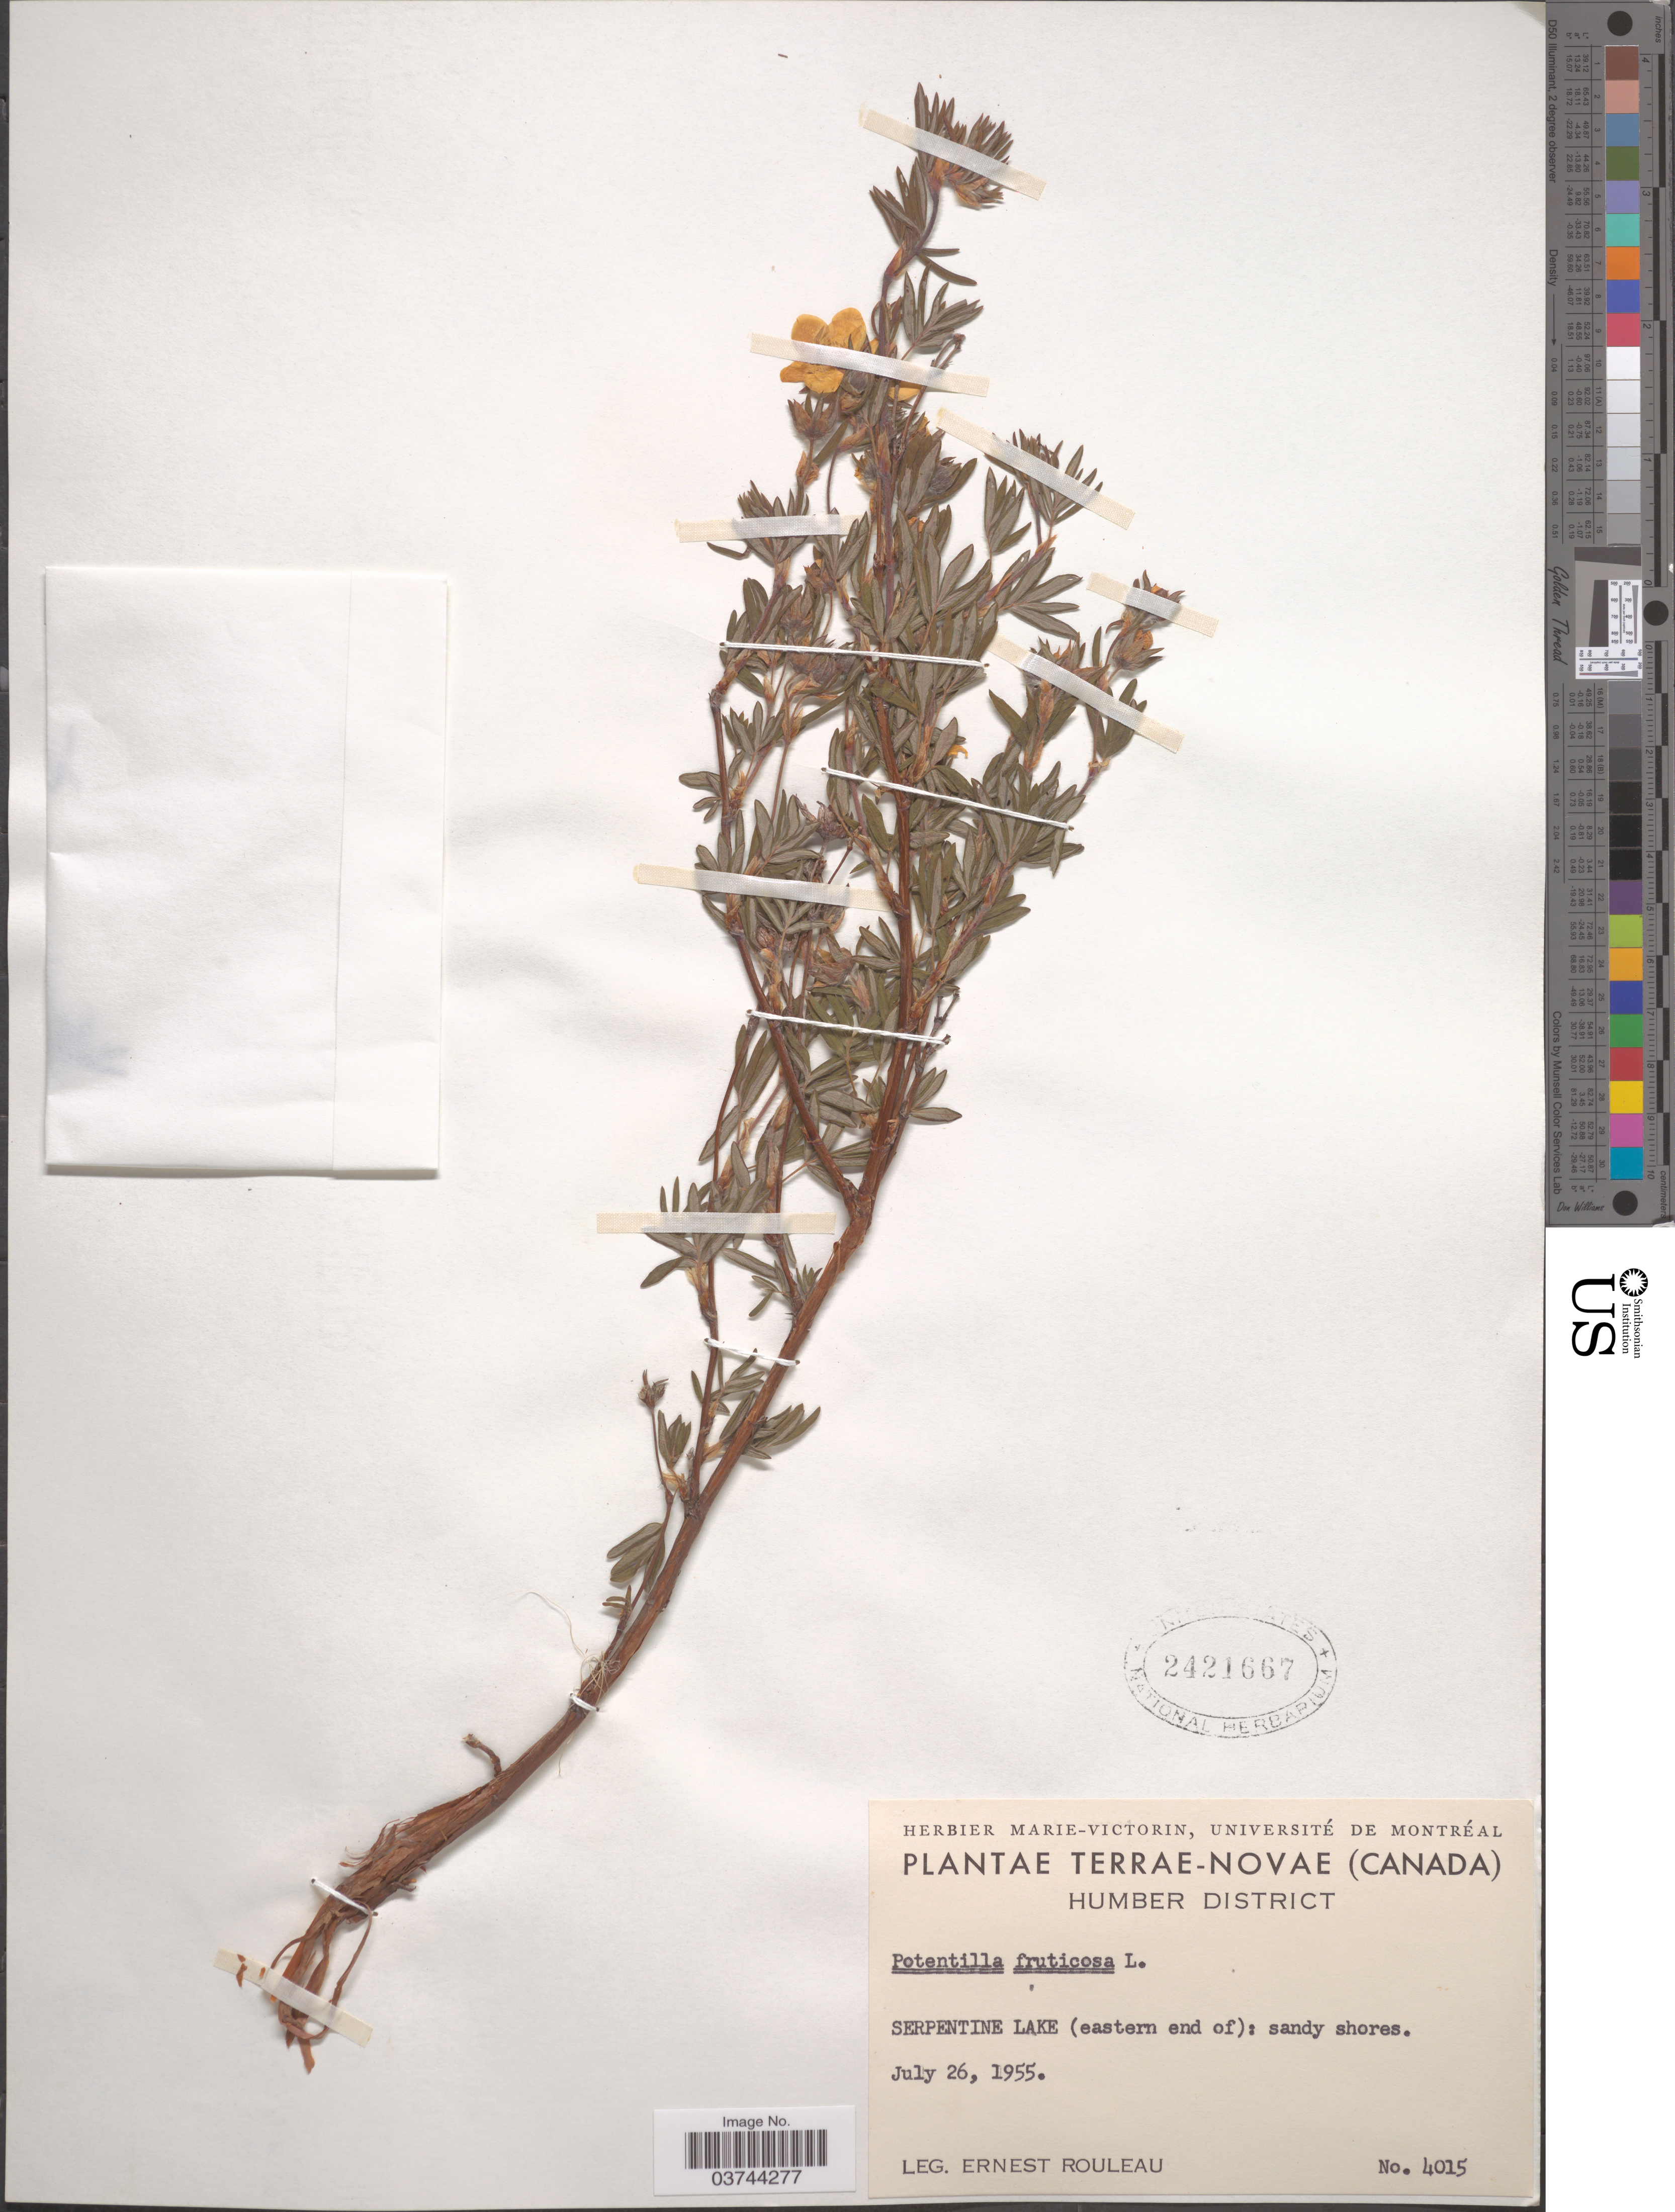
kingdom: Plantae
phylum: Tracheophyta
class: Magnoliopsida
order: Rosales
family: Rosaceae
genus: Dasiphora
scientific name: Dasiphora fruticosa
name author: (L.) Rydb.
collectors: E. Rouleau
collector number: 4015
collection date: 1955-07-26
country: Canada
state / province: Newfoundland and Labrador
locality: Terræ-Novæ. Humber District. Serpentine Lake (eastern end of): sandy shores.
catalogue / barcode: US 2421667